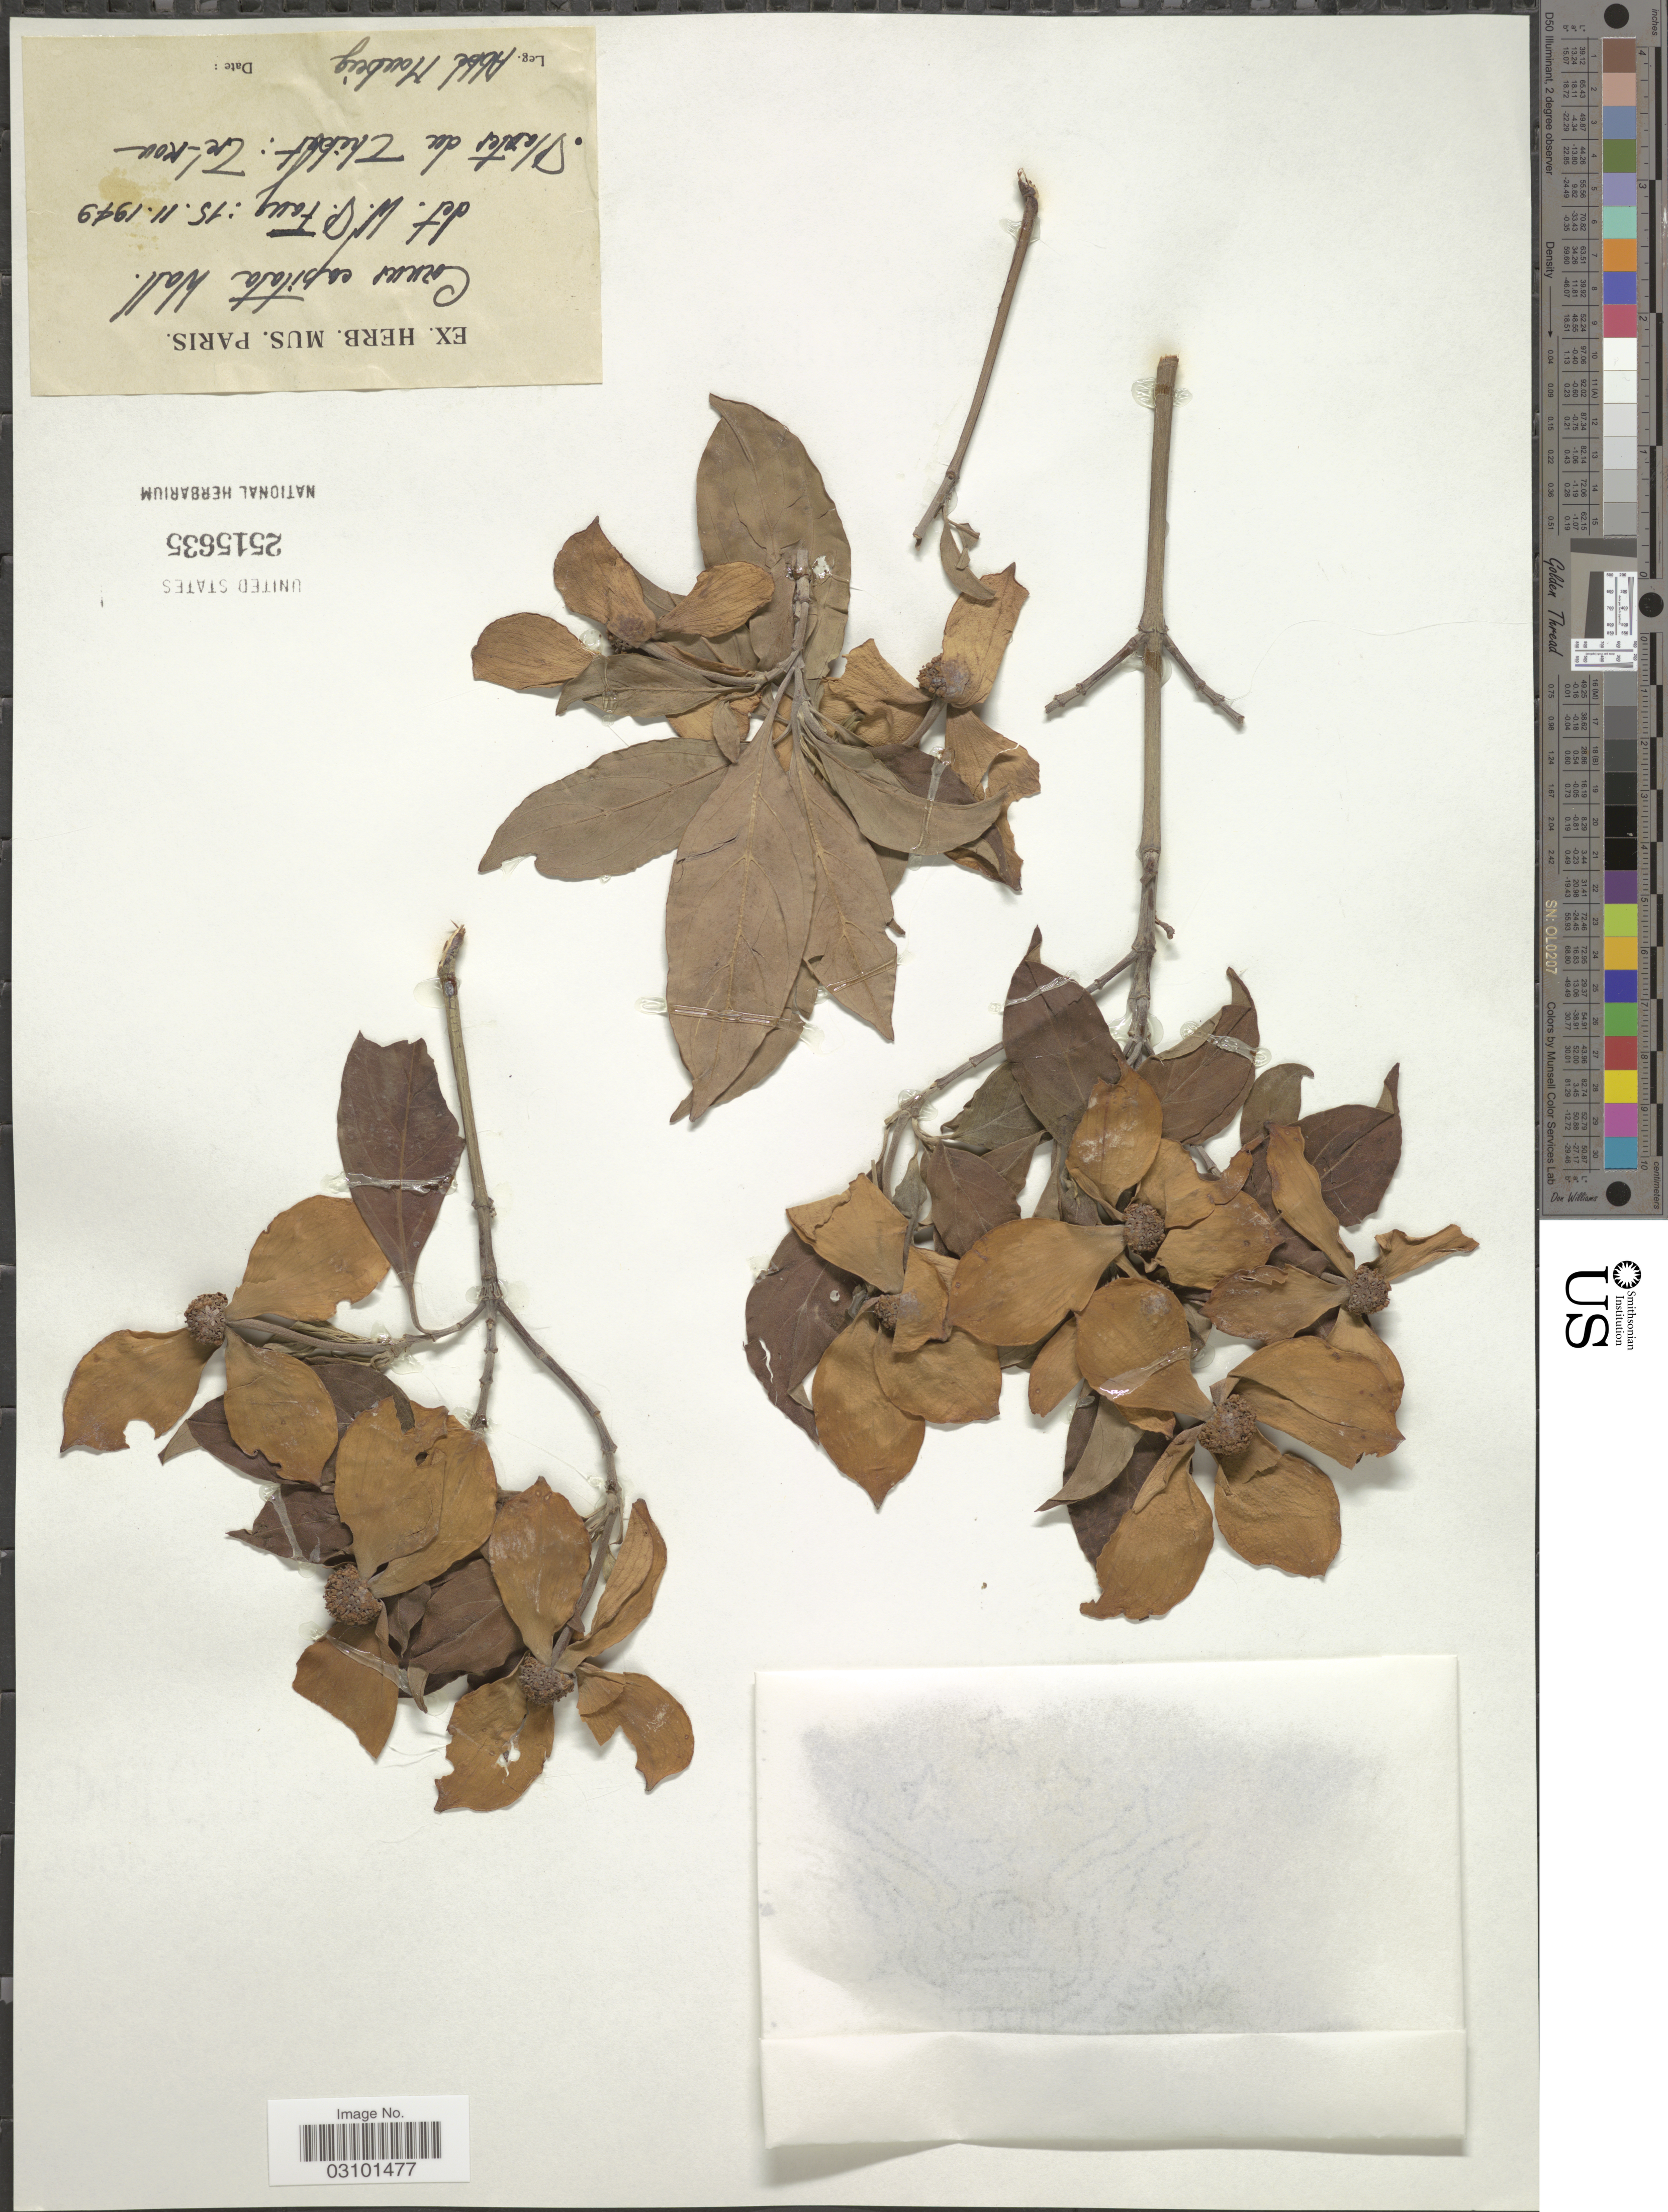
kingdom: Plantae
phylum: Tracheophyta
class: Magnoliopsida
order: Cornales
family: Cornaceae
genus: Cornus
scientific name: Cornus capitata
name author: Wall.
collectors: J. Monbeig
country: China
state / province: Xizang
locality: Du Thibet: Tré-ron.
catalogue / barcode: US 2515635